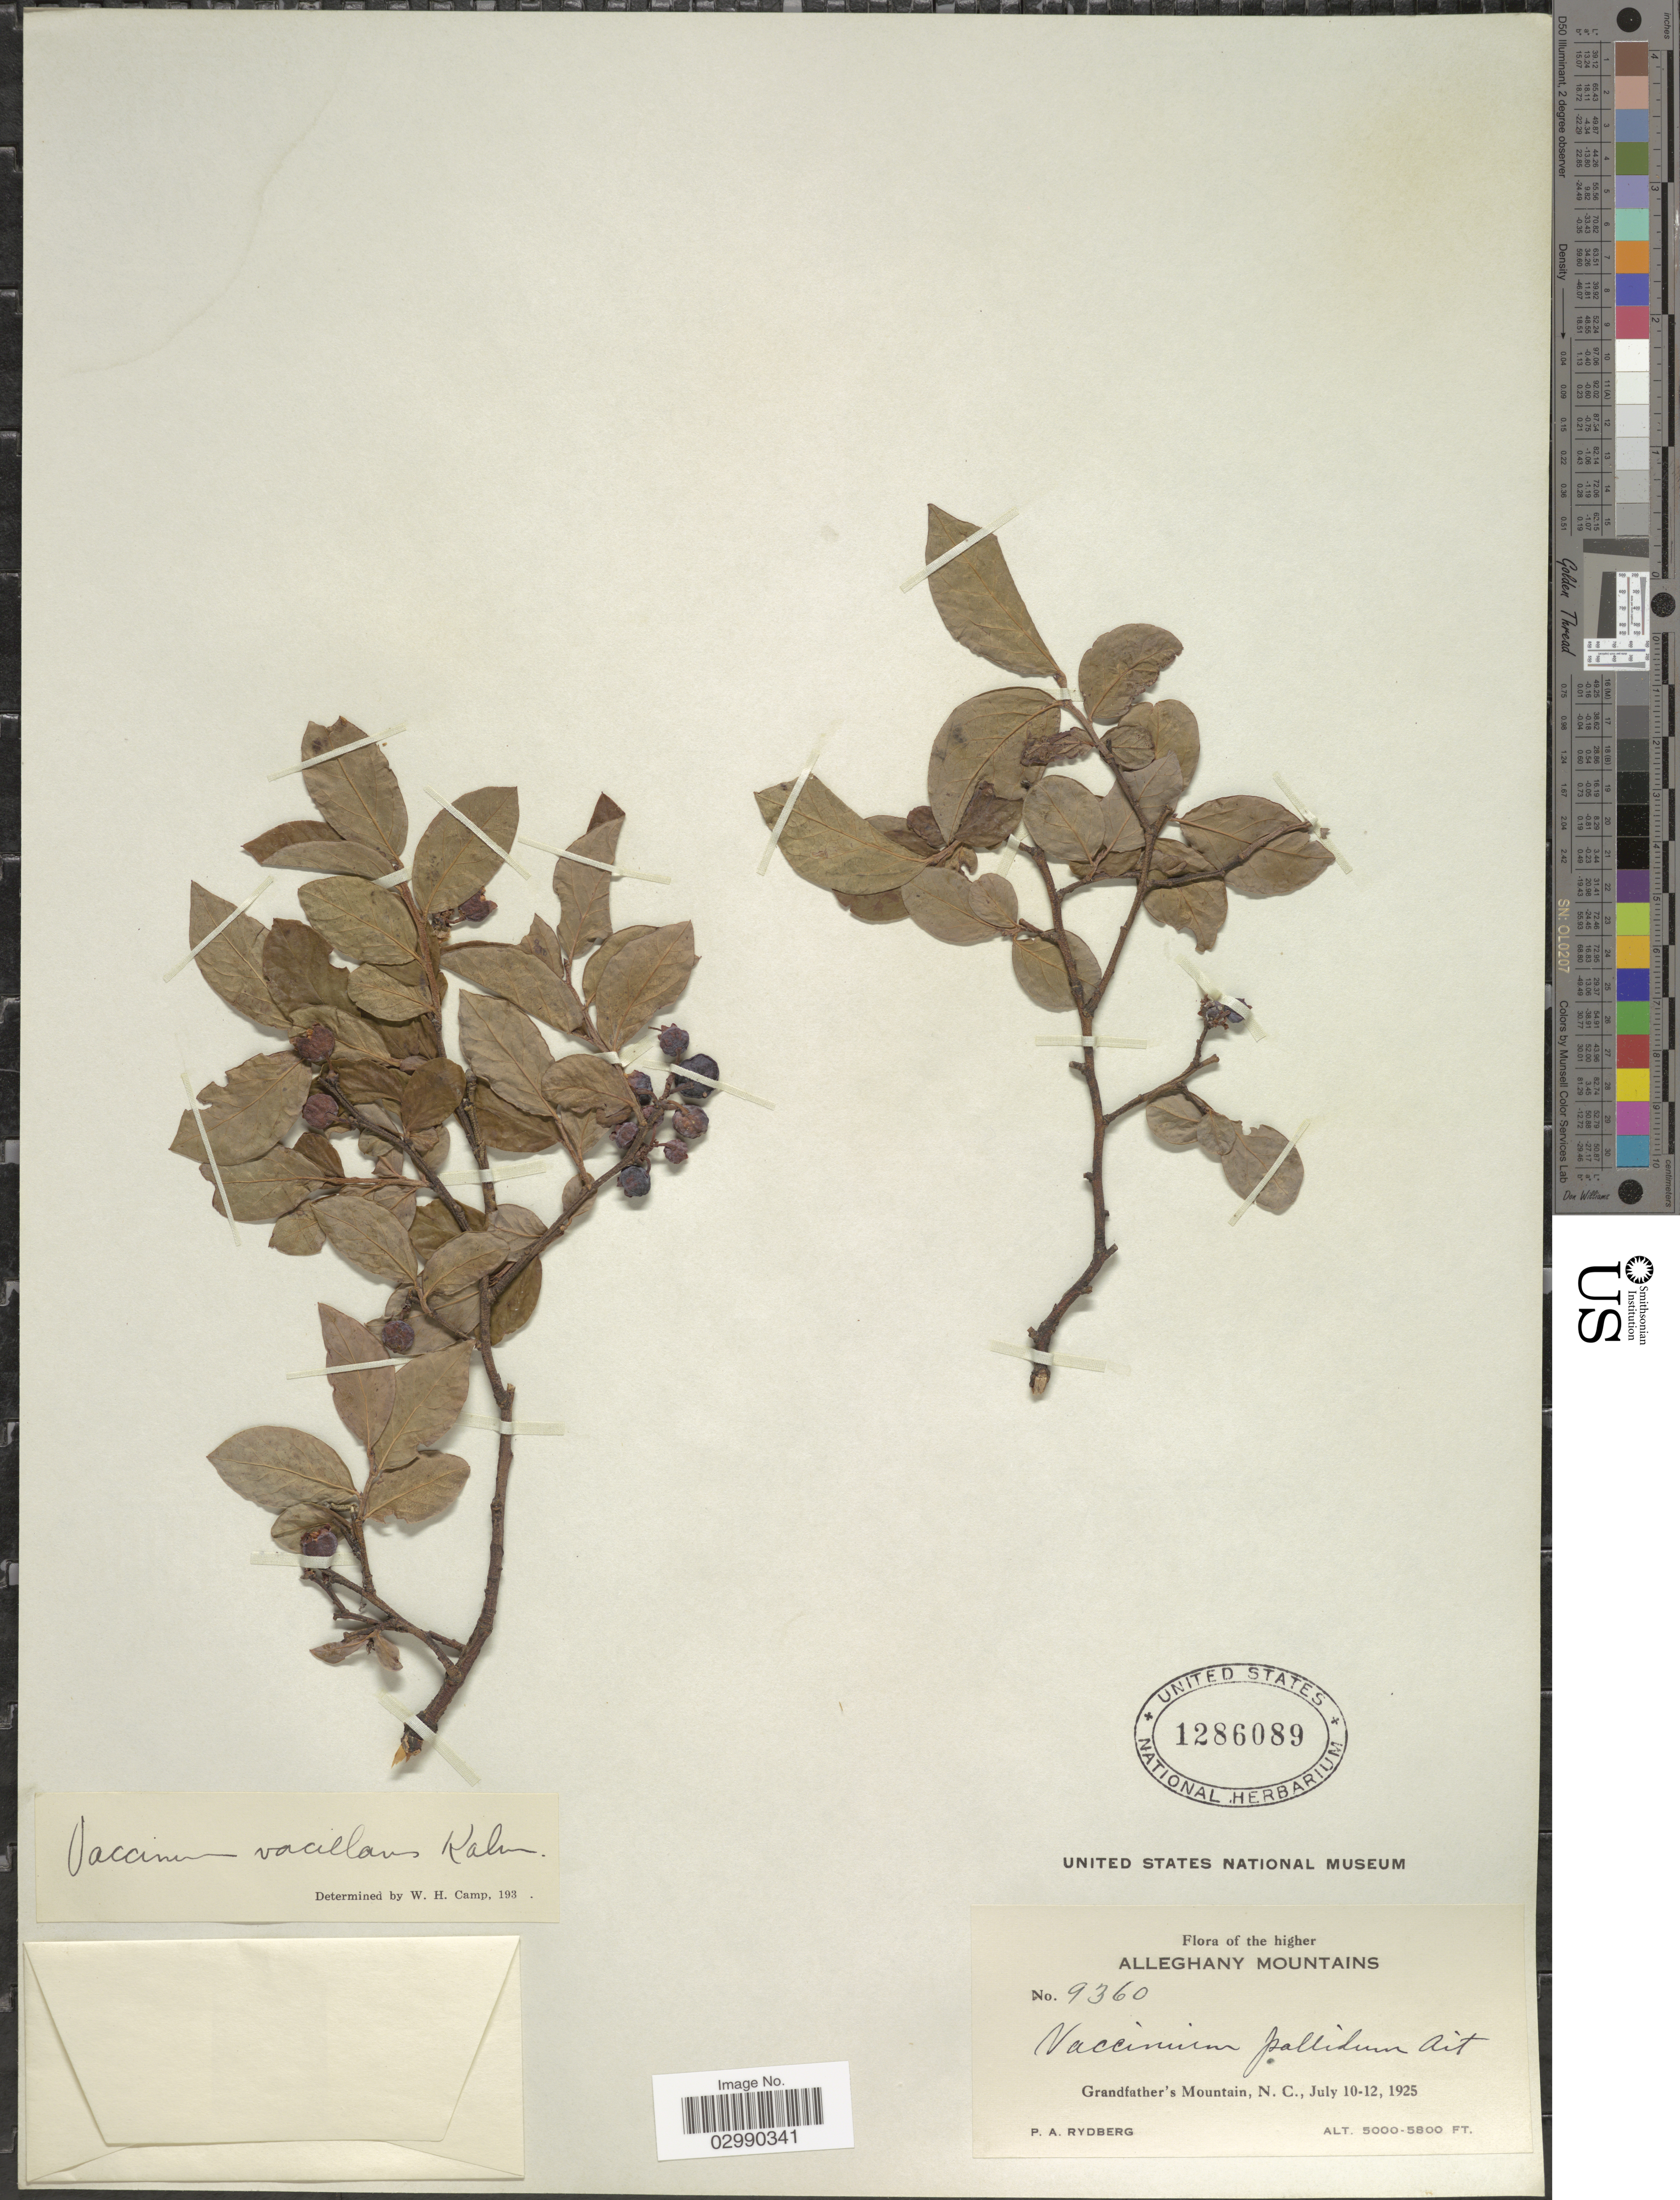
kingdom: Plantae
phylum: Tracheophyta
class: Magnoliopsida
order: Ericales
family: Ericaceae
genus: Vaccinium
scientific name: Vaccinium vacillans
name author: Kalm ex Torr.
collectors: P. A. Rydberg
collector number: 9360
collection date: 1925-07-10/1925-07-12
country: United States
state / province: North Carolina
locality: Higher Alleghany Mountains, Grandfather's Moutains.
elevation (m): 1524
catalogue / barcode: US 1286089